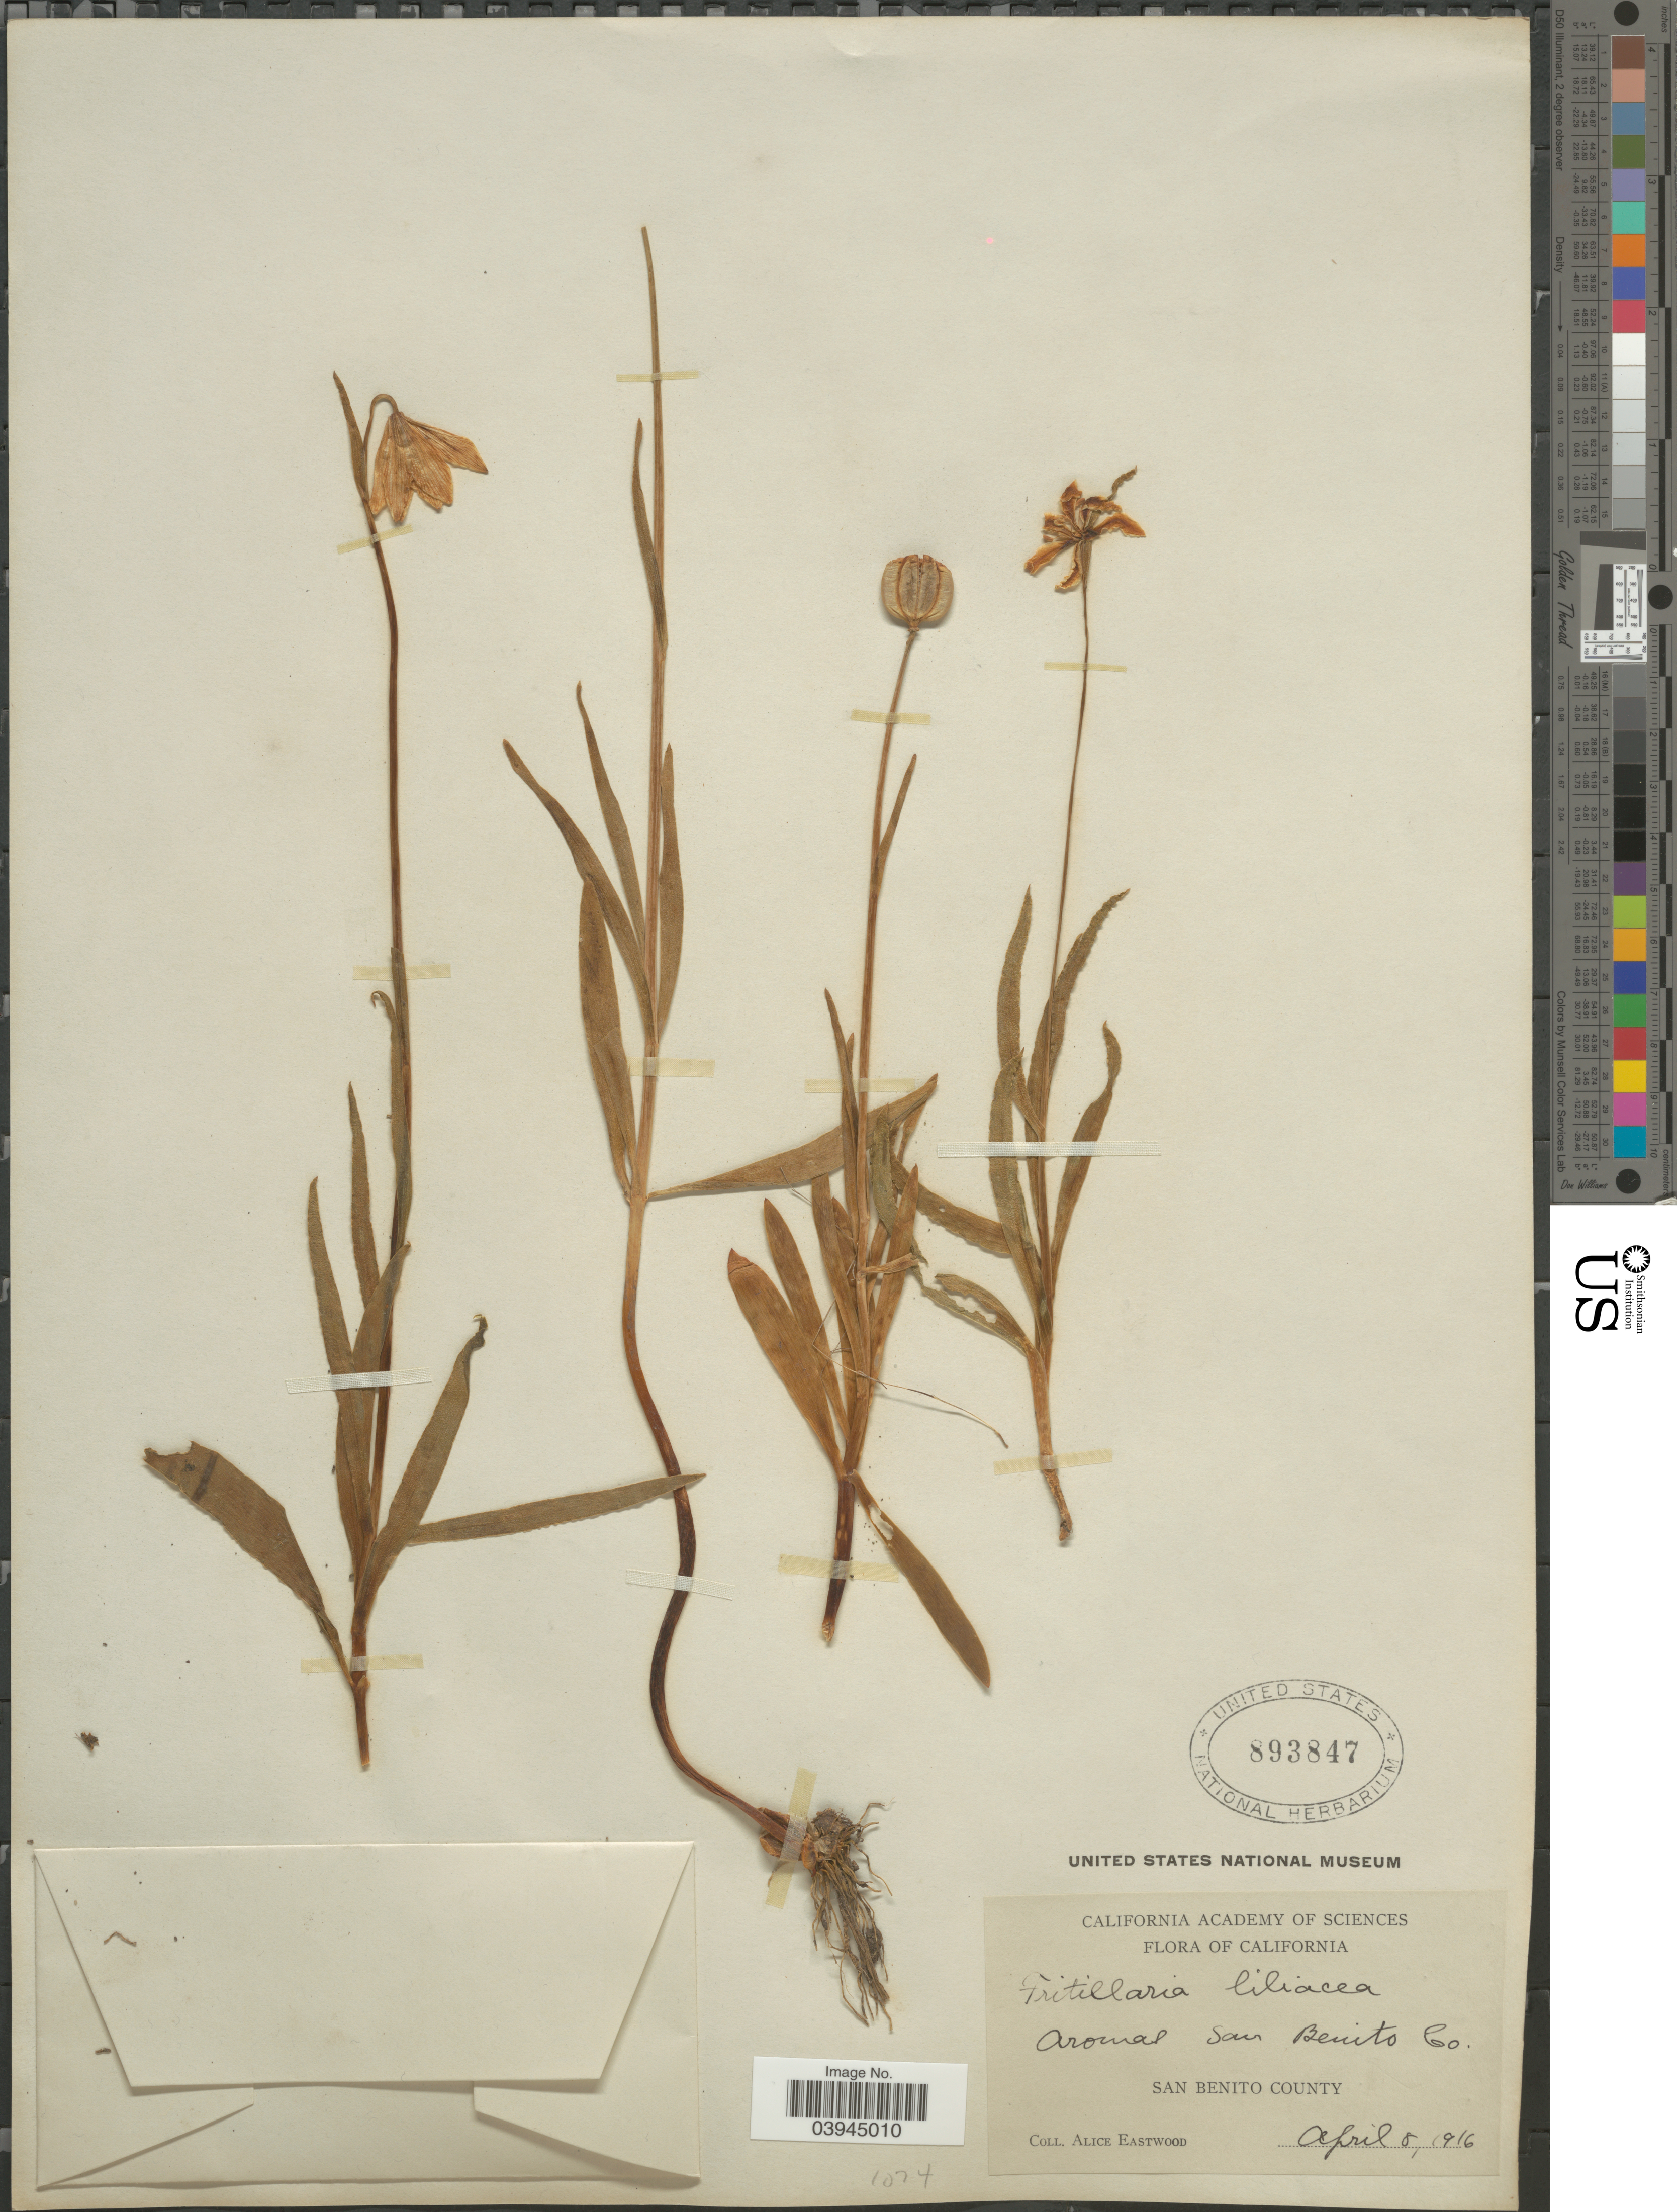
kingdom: Plantae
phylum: Tracheophyta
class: Liliopsida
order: Liliales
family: Liliaceae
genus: Fritillaria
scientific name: Fritillaria liliacea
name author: Lindl.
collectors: A. Eastwood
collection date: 1916-04-08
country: United States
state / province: California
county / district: Stanislaus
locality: Aromas San Benito County.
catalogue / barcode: US 893847